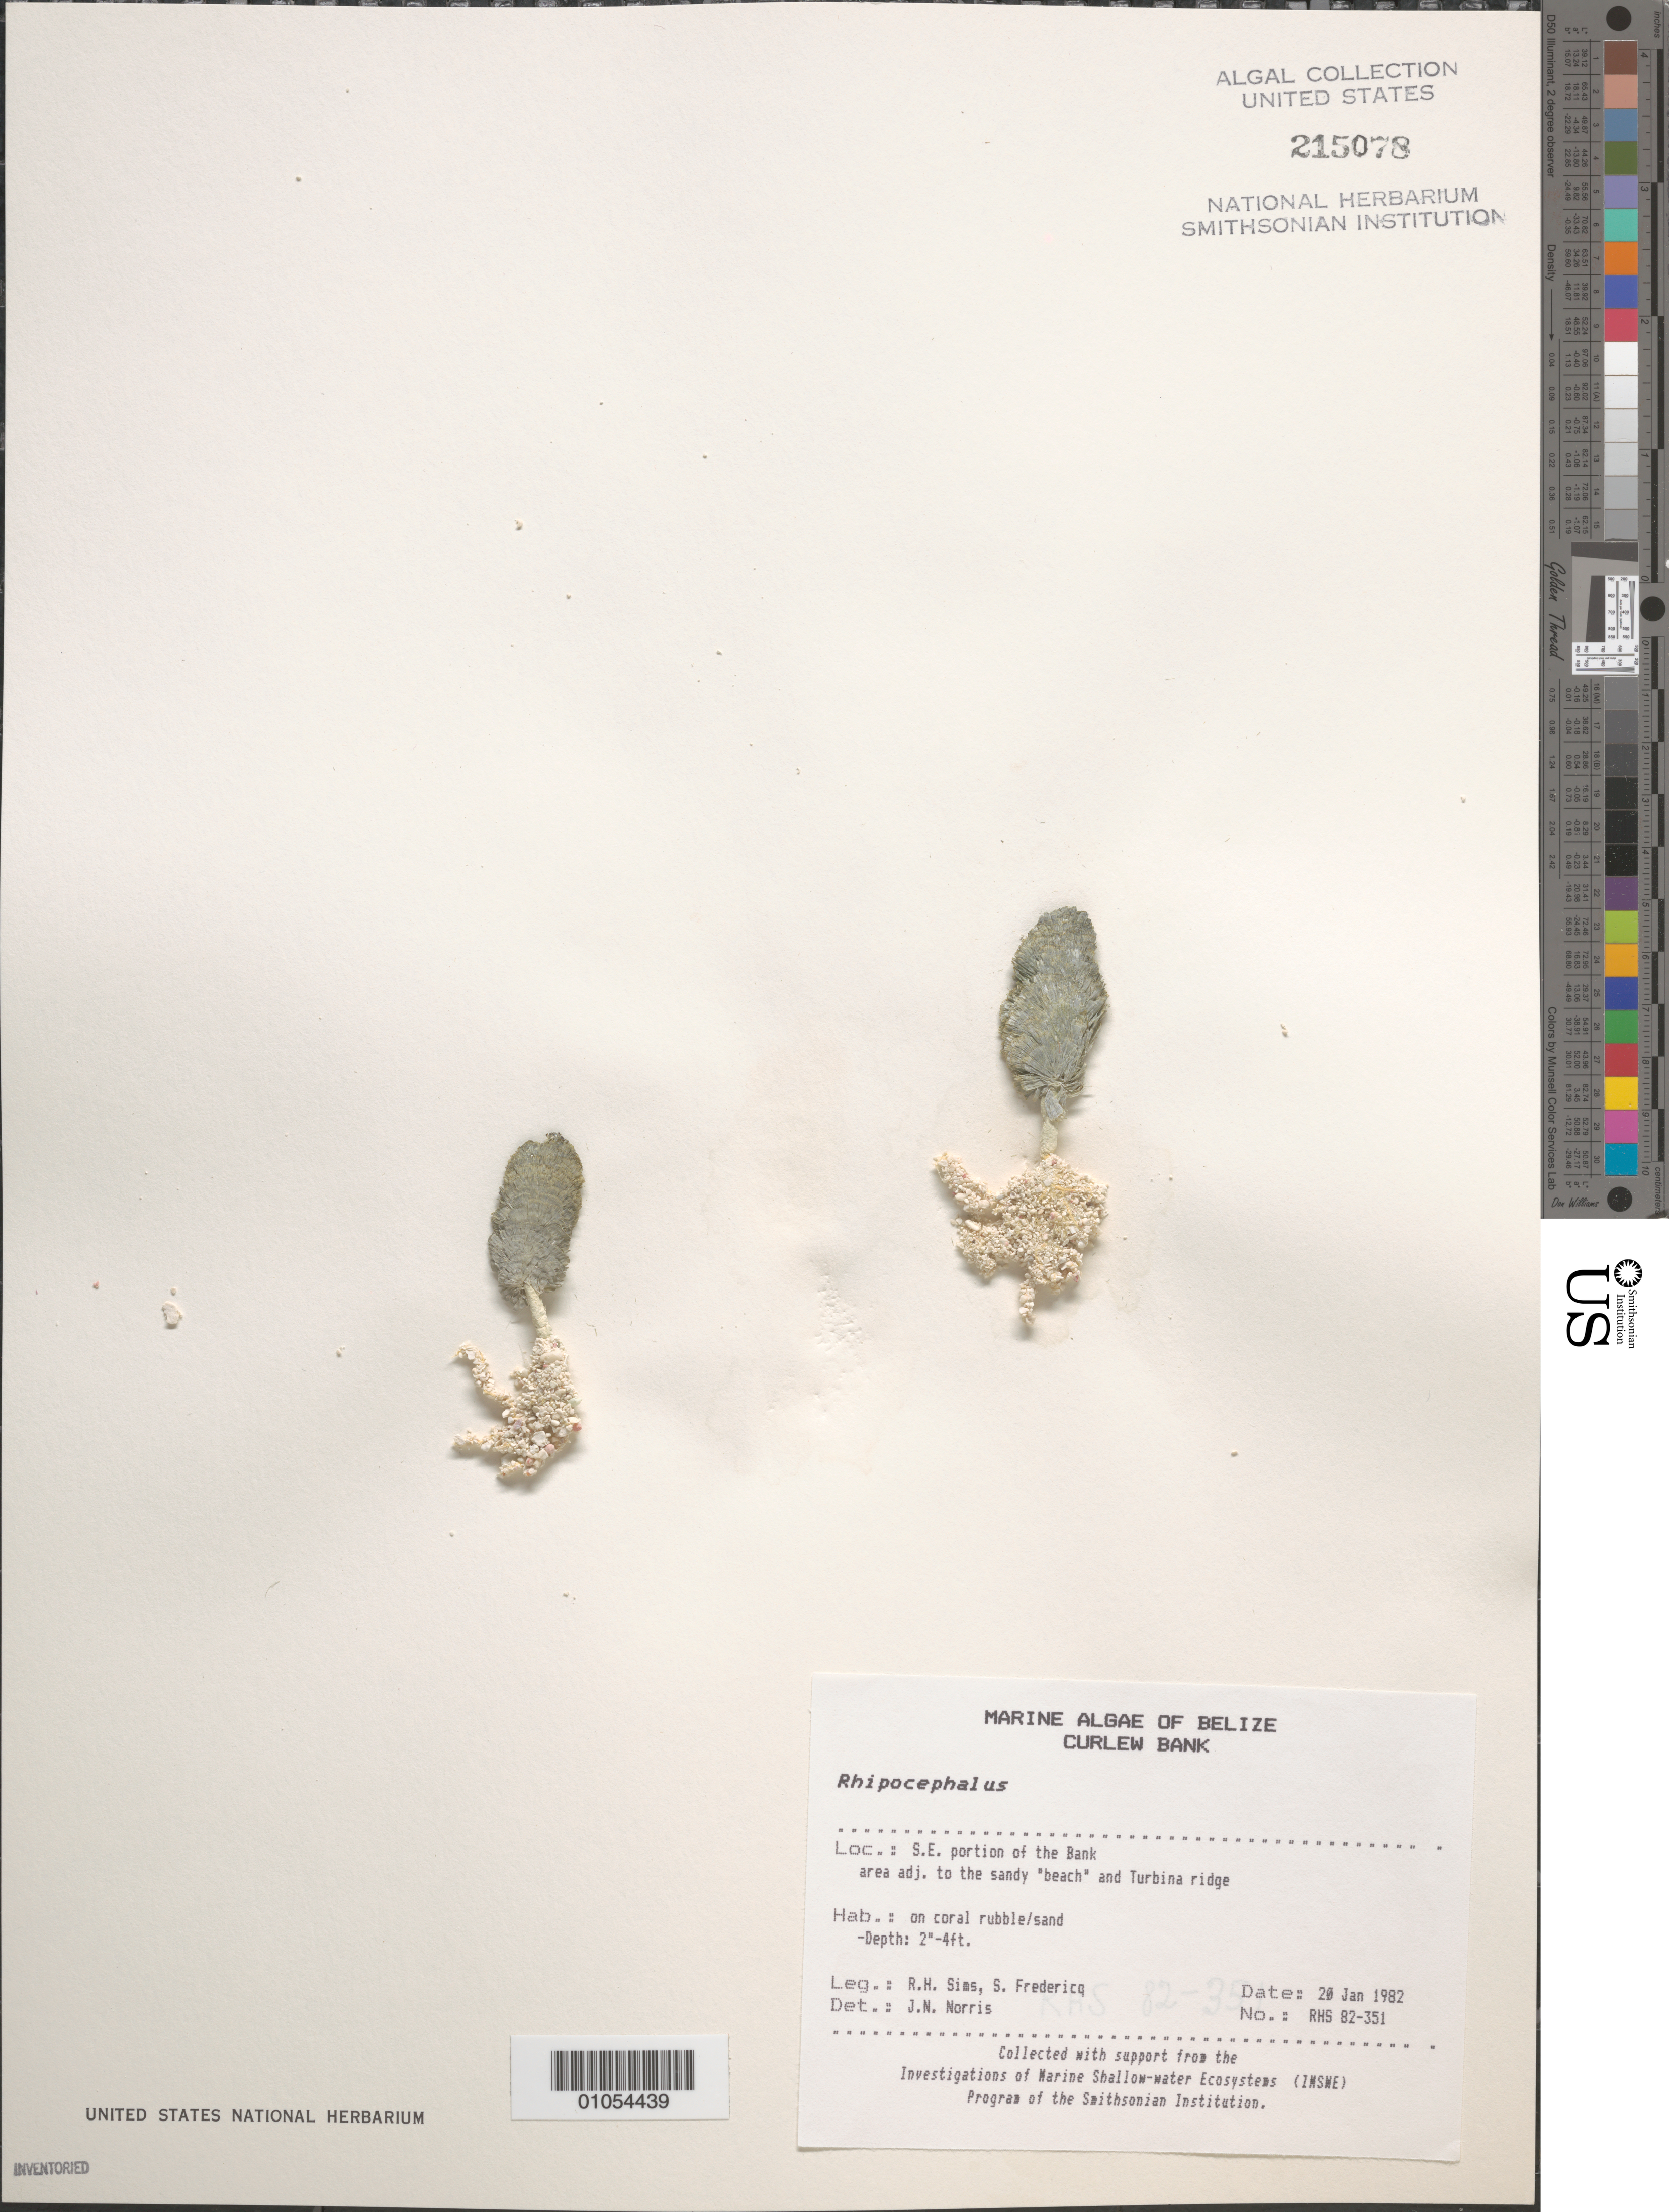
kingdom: Plantae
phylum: Chlorophyta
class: Ulvophyceae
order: Bryopsidales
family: Udoteaceae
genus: Rhipocephalus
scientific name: Rhipocephalus sp.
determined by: Norris, James N.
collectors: R. H. Sims & S. Fredericq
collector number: RHS 82-351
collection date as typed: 20 Jan 1982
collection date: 1982-01-20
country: Belize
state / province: Stann Creek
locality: Curlew Bank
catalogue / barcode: US 215078